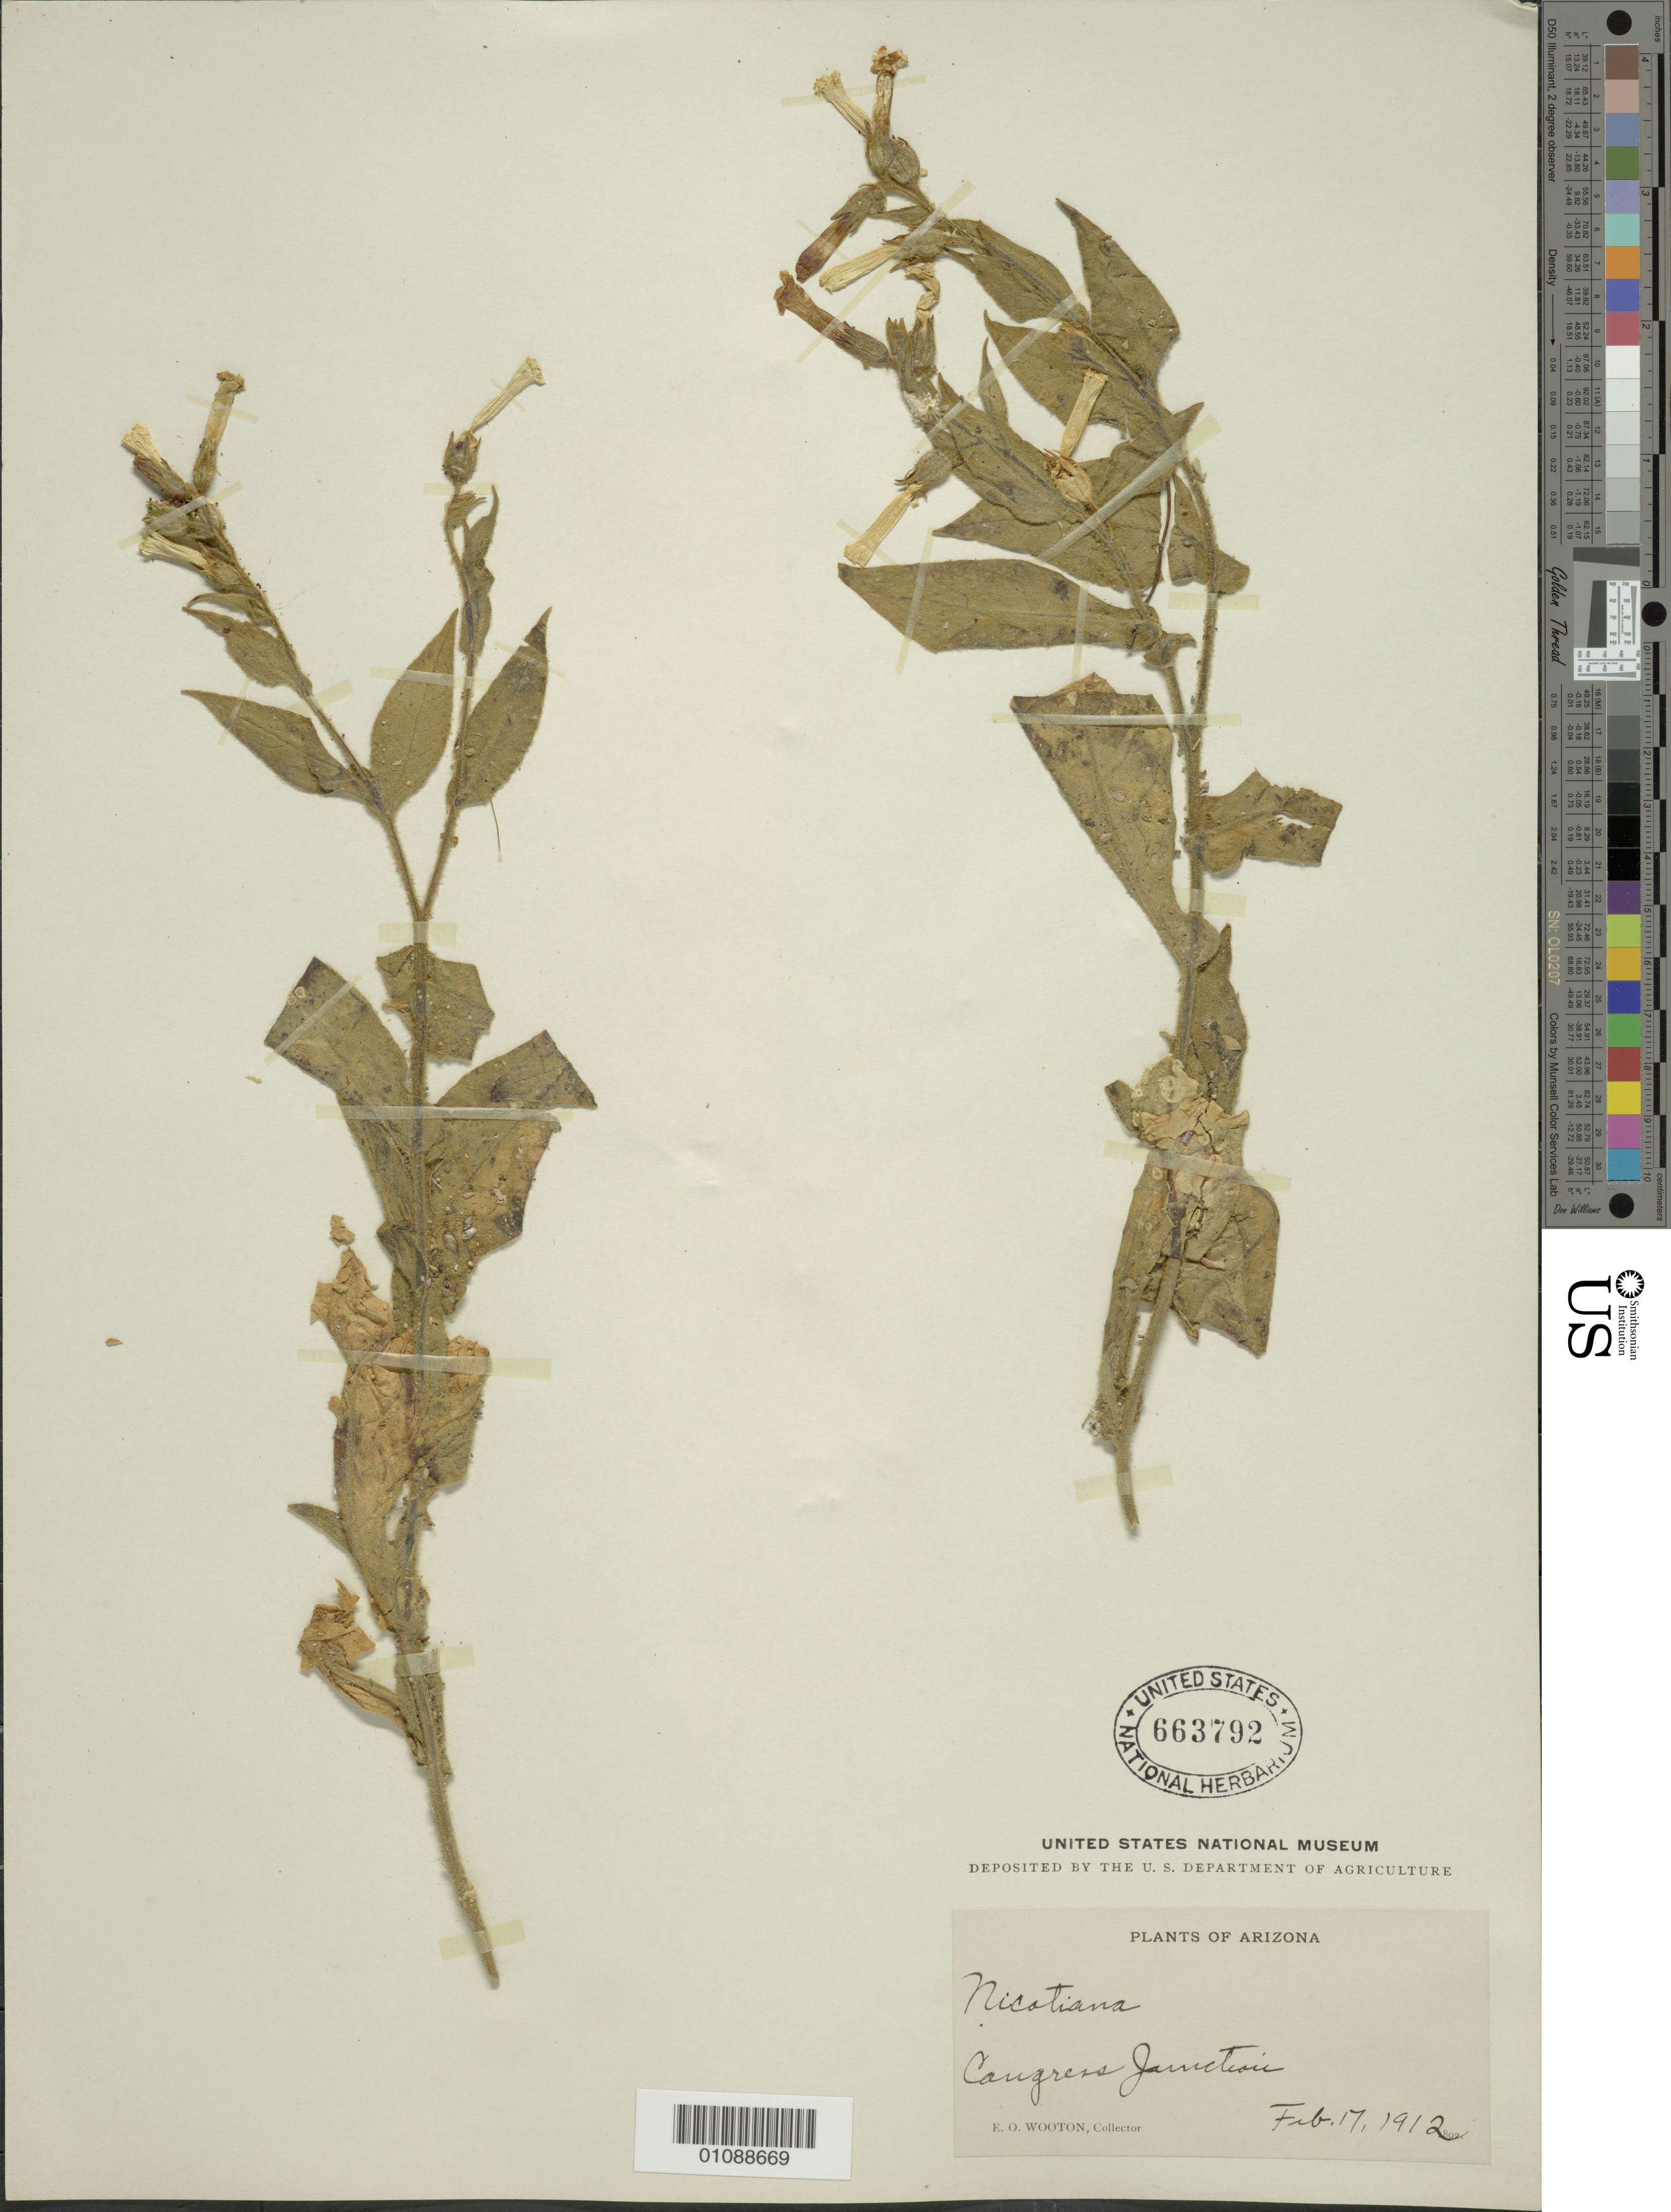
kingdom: Plantae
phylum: Tracheophyta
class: Magnoliopsida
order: Solanales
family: Solanaceae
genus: Nicotiana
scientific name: Nicotiana trigonophylla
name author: Dunal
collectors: E. O. Wooton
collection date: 1912-02-17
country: United States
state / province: Arizona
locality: Congress Junction.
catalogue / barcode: US 663792